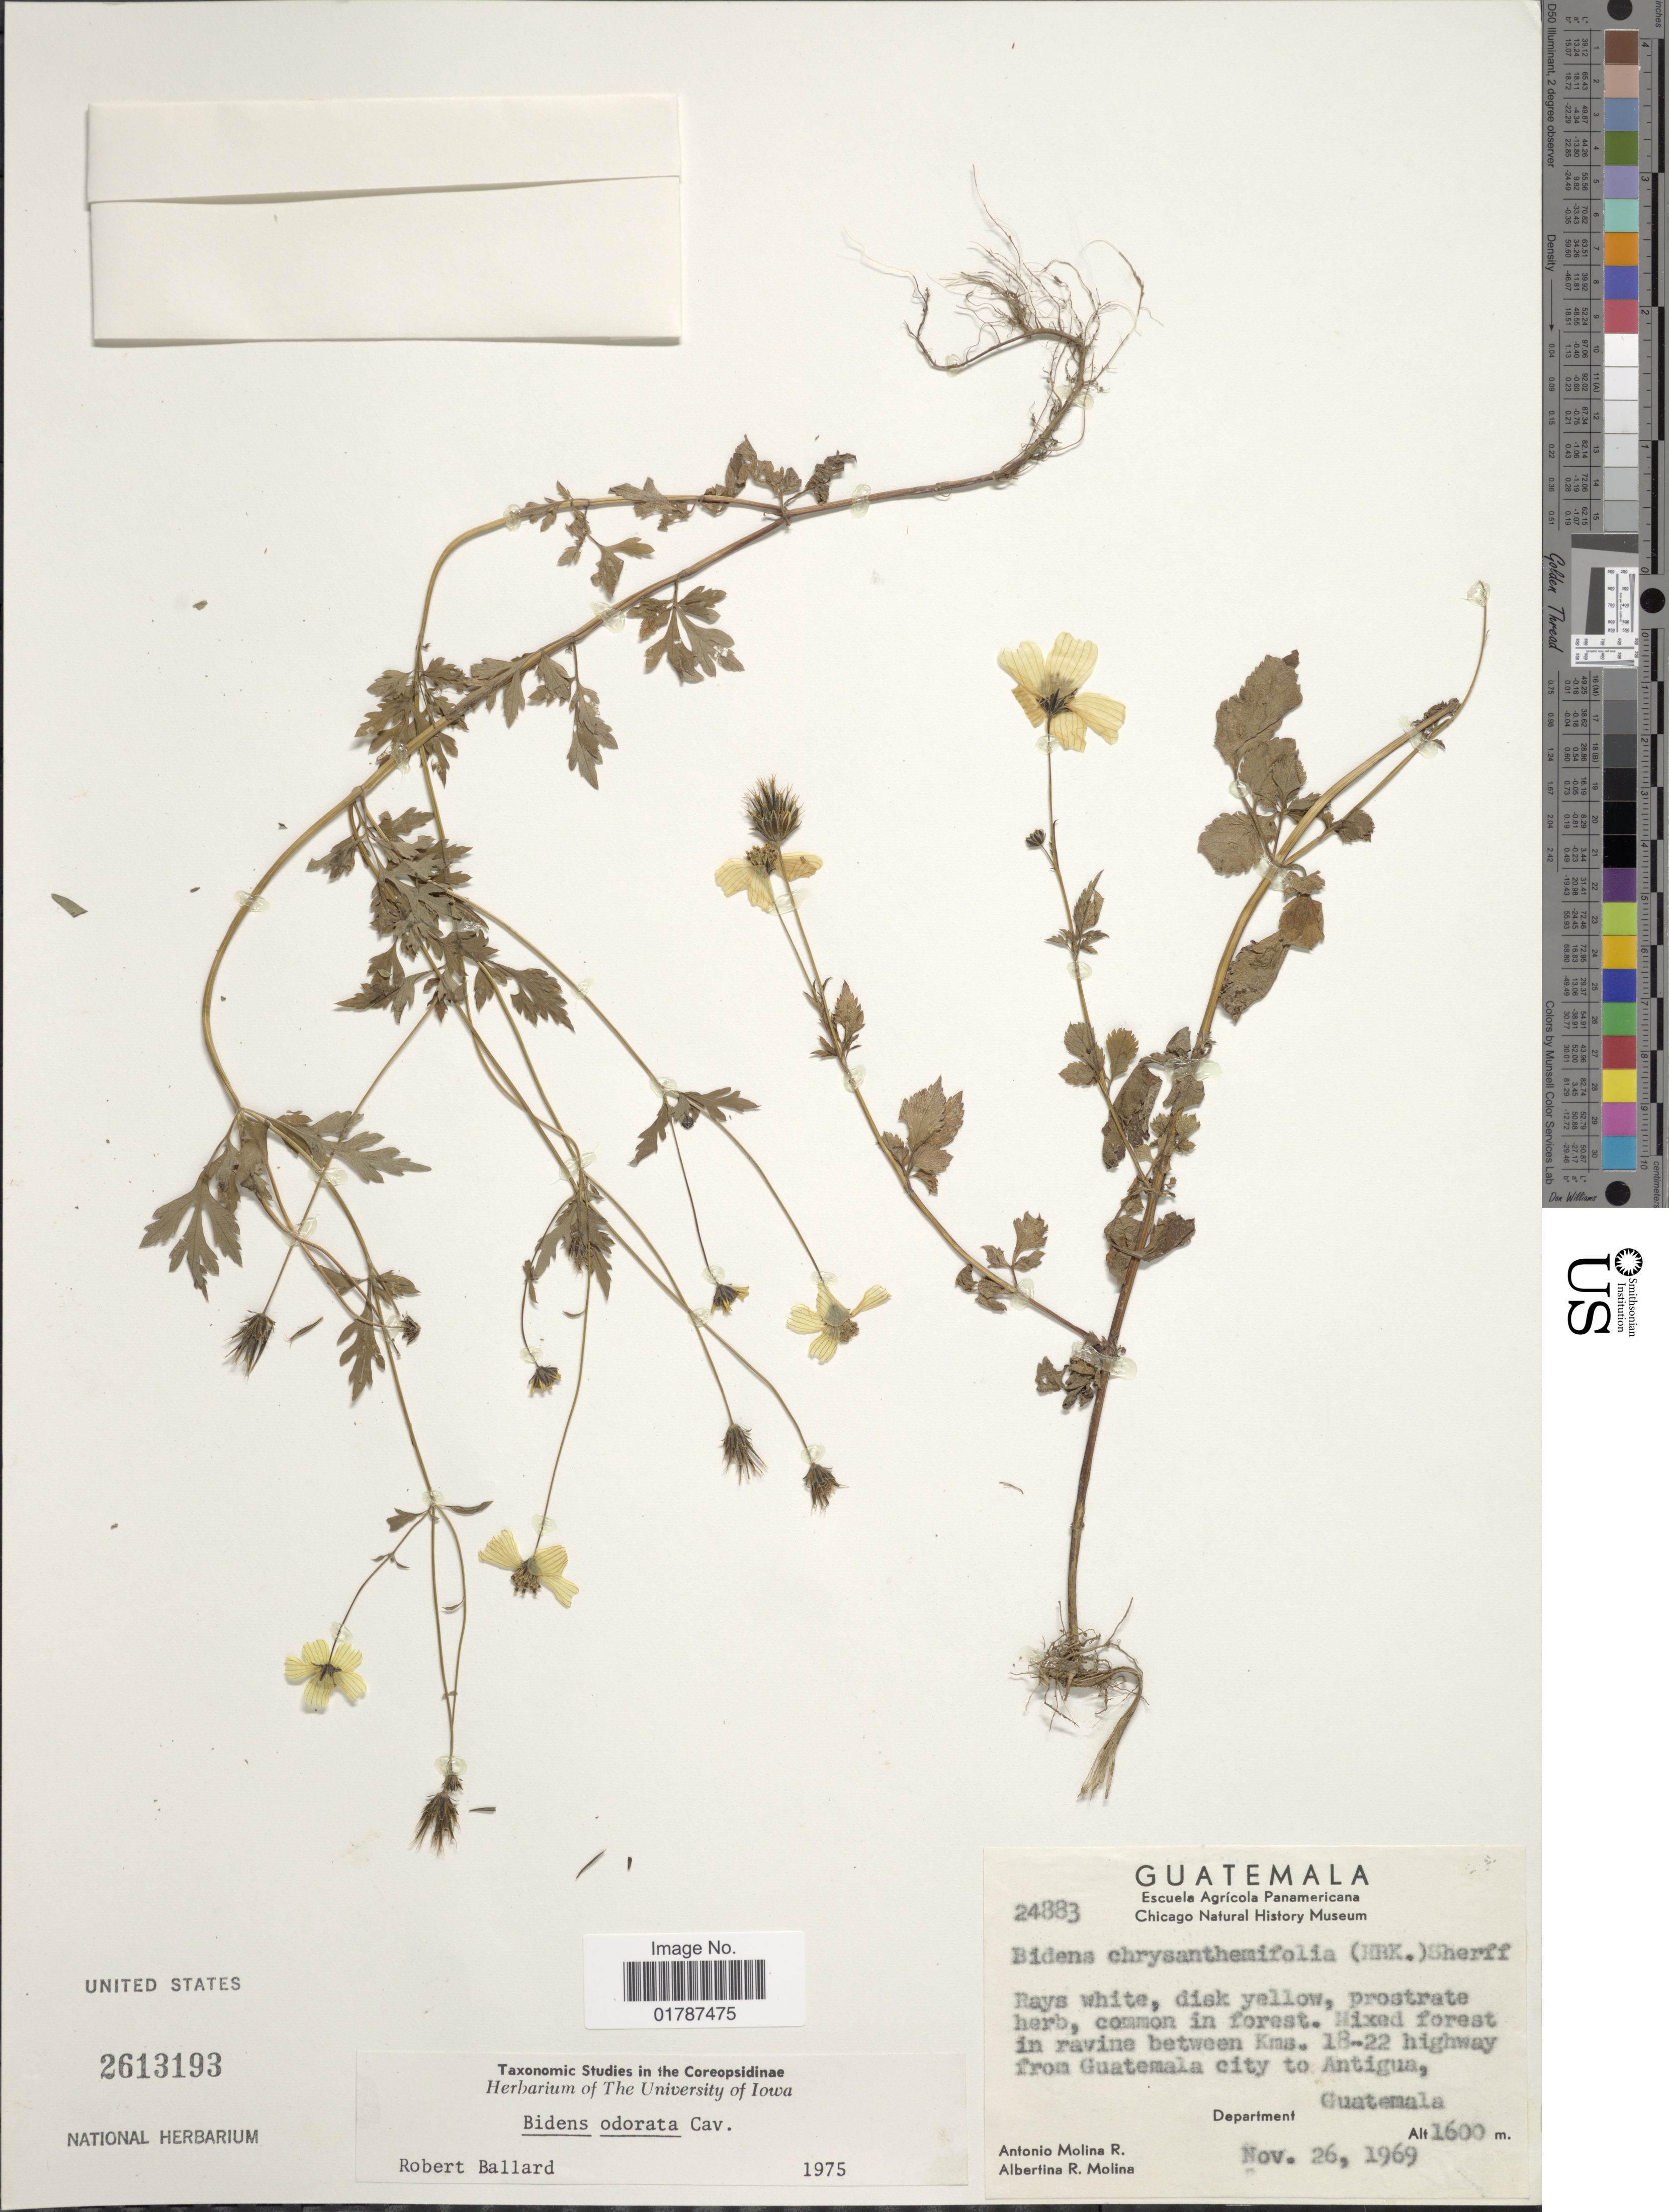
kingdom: Plantae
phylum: Tracheophyta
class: Magnoliopsida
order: Asterales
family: Asteraceae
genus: Bidens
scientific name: Bidens odorata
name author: Cav.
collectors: A. Molina R. & A. R. Molina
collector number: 24883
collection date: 1969-11-26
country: Guatemala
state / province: Guatemala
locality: Mixed forest in ravine between Kms. 18-22 highway from Guatemala city to Antigua, Department Guatemala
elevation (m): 1600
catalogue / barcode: US 2613193